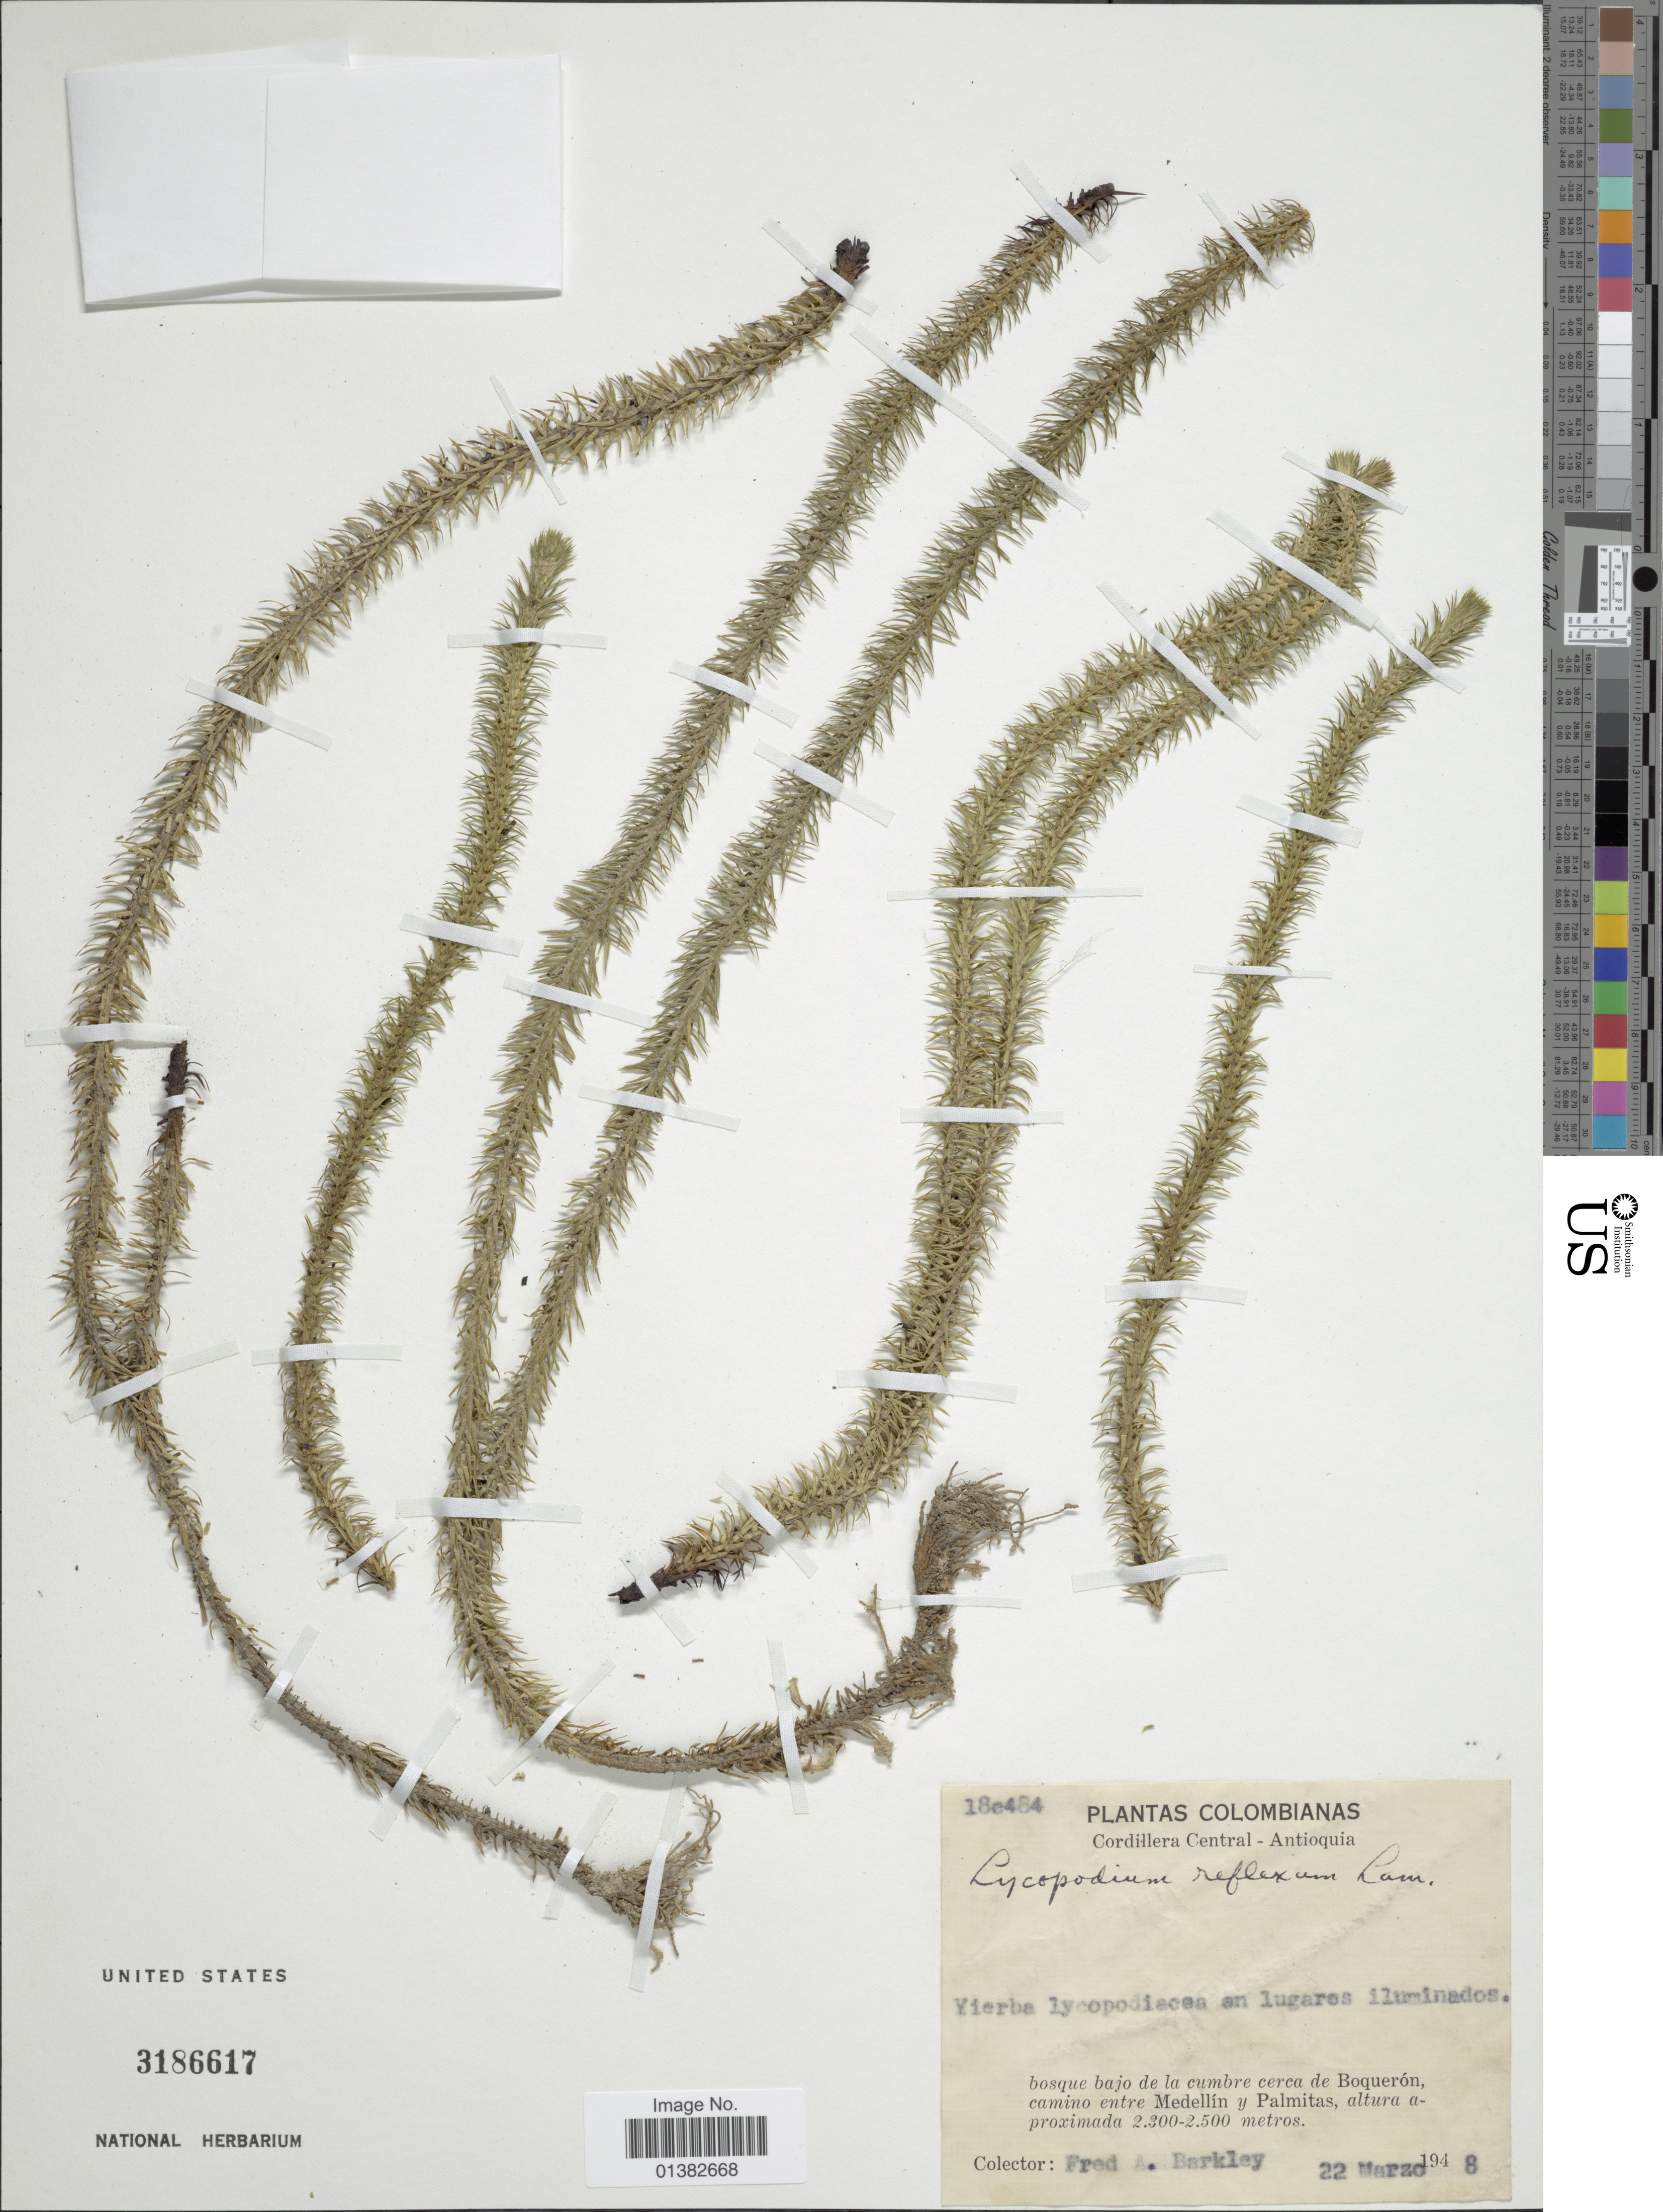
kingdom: Plantae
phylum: Tracheophyta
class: Lycopodiopsida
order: Lycopodiales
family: Lycopodiaceae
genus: Phlegmariurus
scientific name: Phlegmariurus reflexus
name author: (Lam.) B. Øllg.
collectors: F. A. Barkley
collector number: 18c484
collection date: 1948-03-22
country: Colombia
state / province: Antioquia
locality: Cordillera Central, bosque bajo de la cumbre cerca de Boquerón, camino entre Medellín y Palmitas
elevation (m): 2300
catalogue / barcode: US 3186617